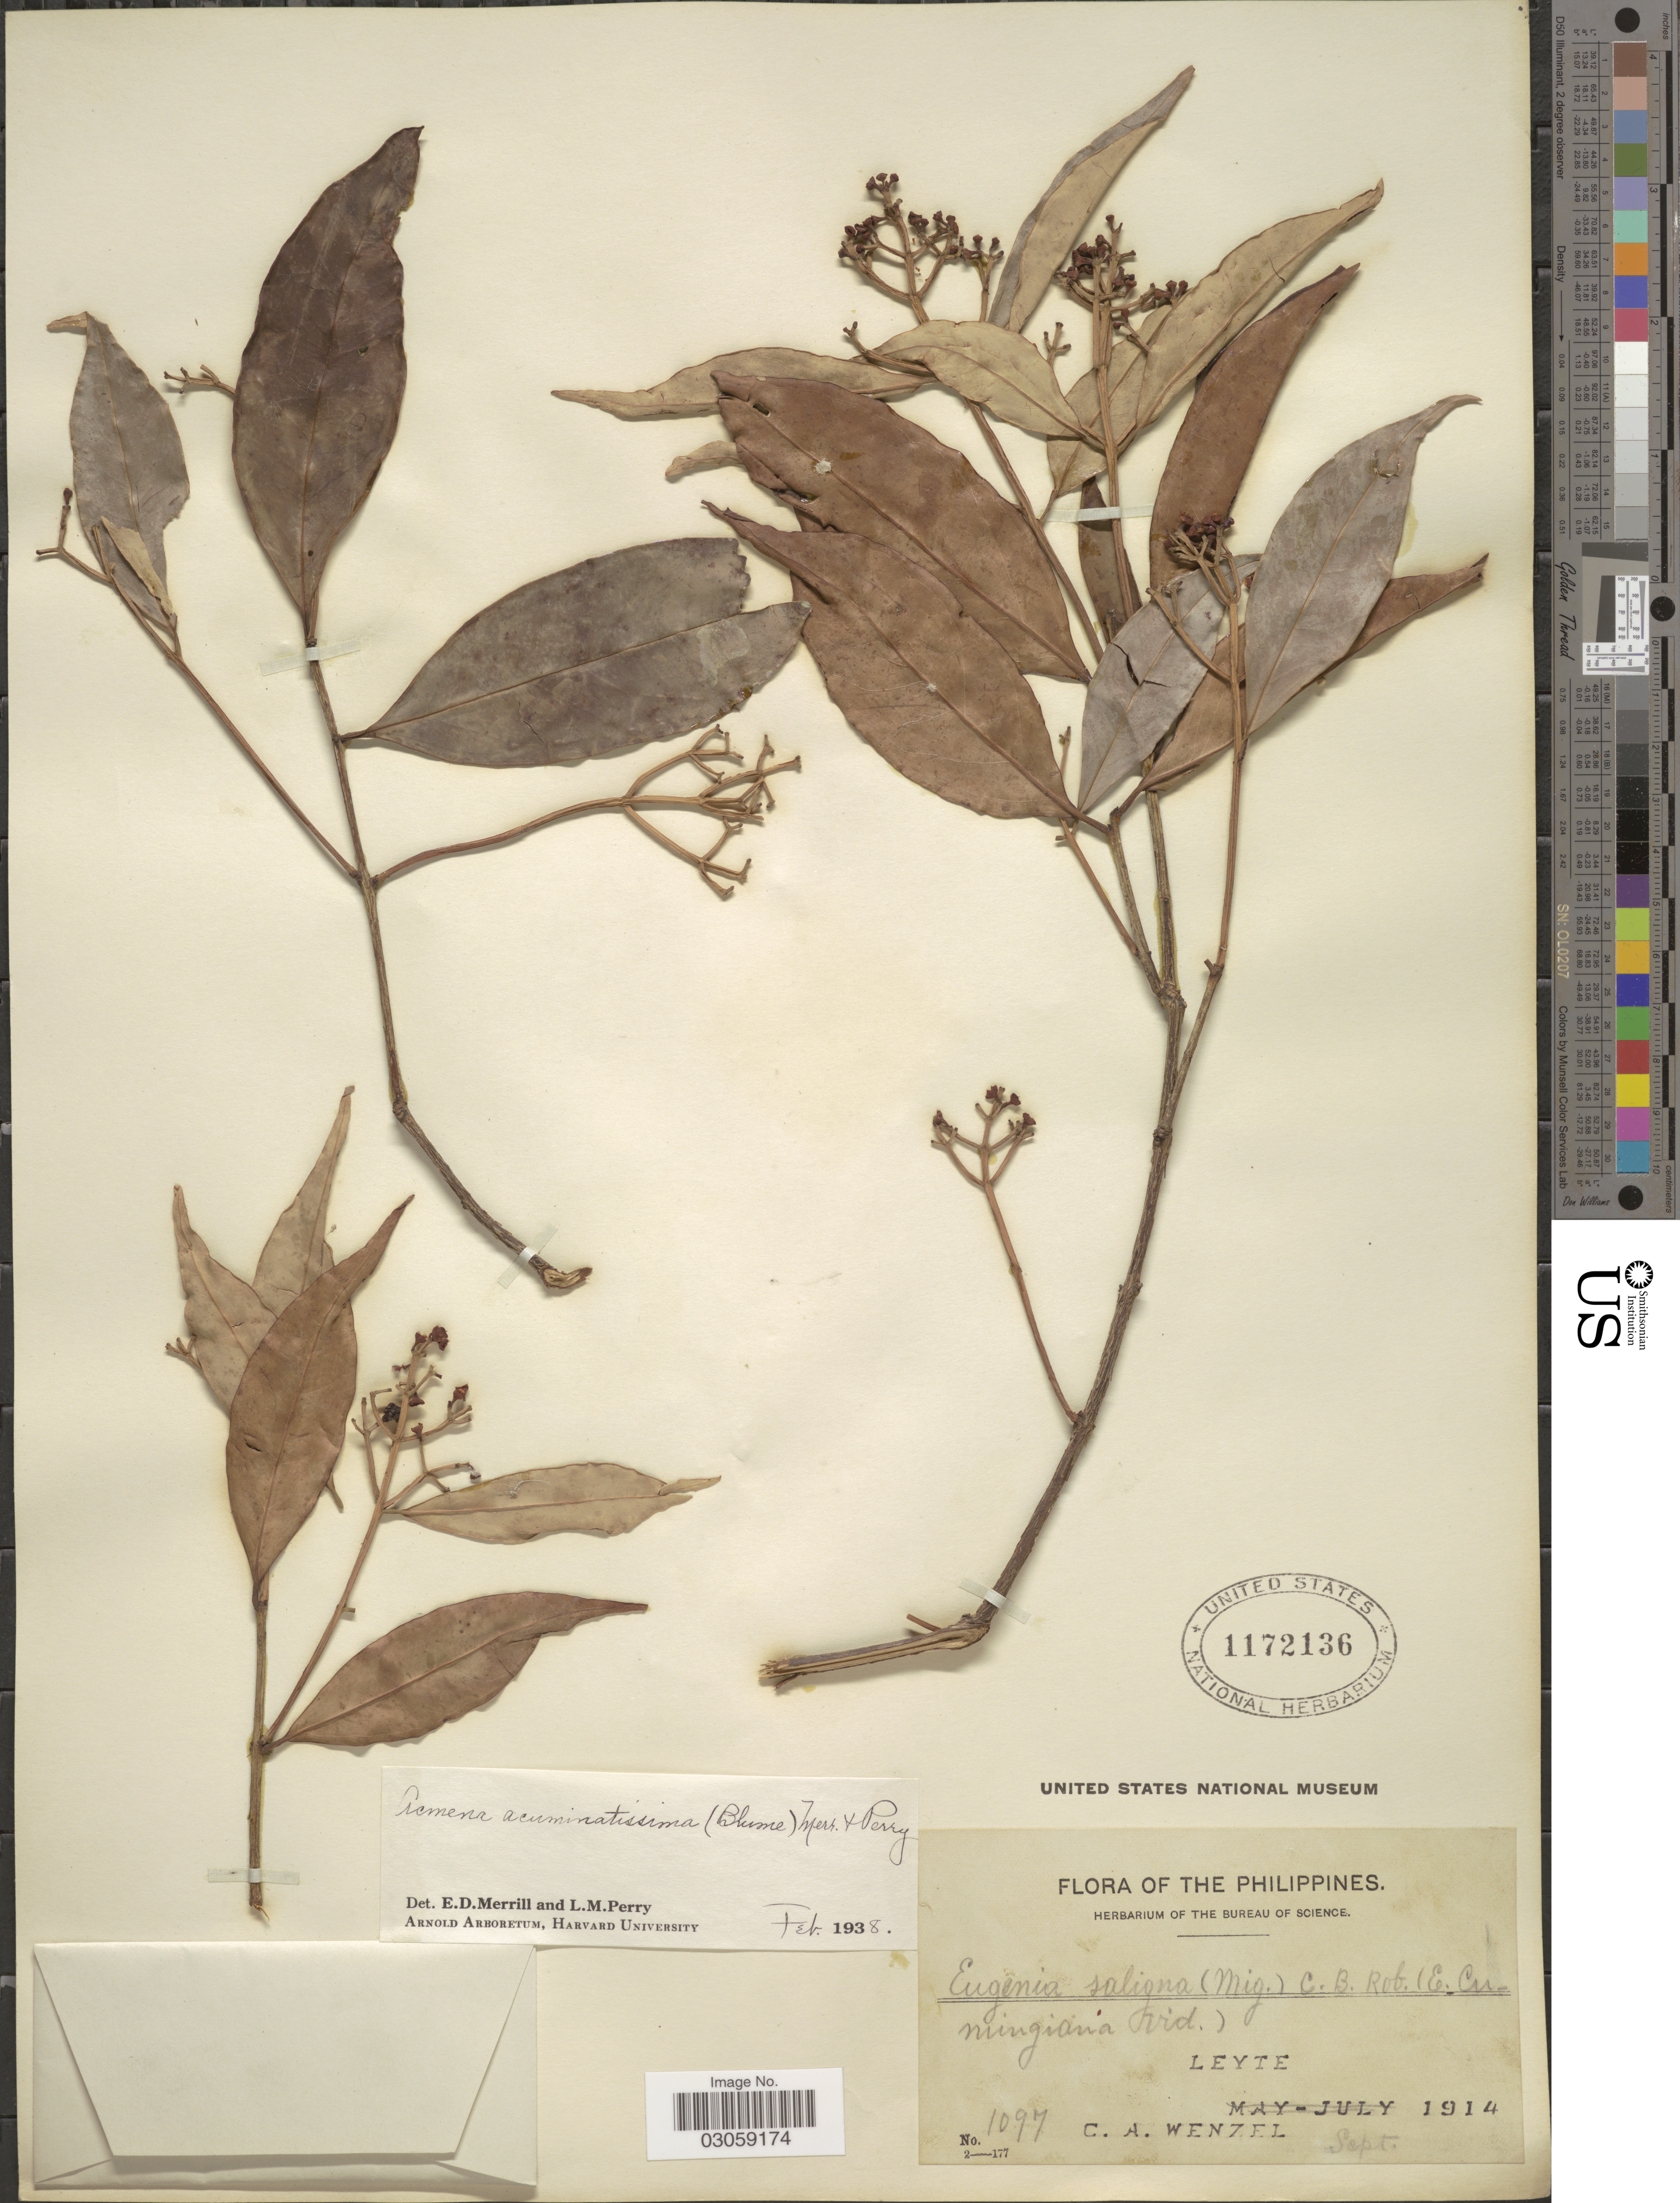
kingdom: Plantae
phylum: Tracheophyta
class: Magnoliopsida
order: Myrtales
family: Myrtaceae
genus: Syzygium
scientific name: Syzygium acuminatissimum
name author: (Blume) DC.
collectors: C. Wenzel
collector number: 1097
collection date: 1914-09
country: Philippines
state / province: Eastern Visayas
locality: Leyte.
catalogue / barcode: US 1172136